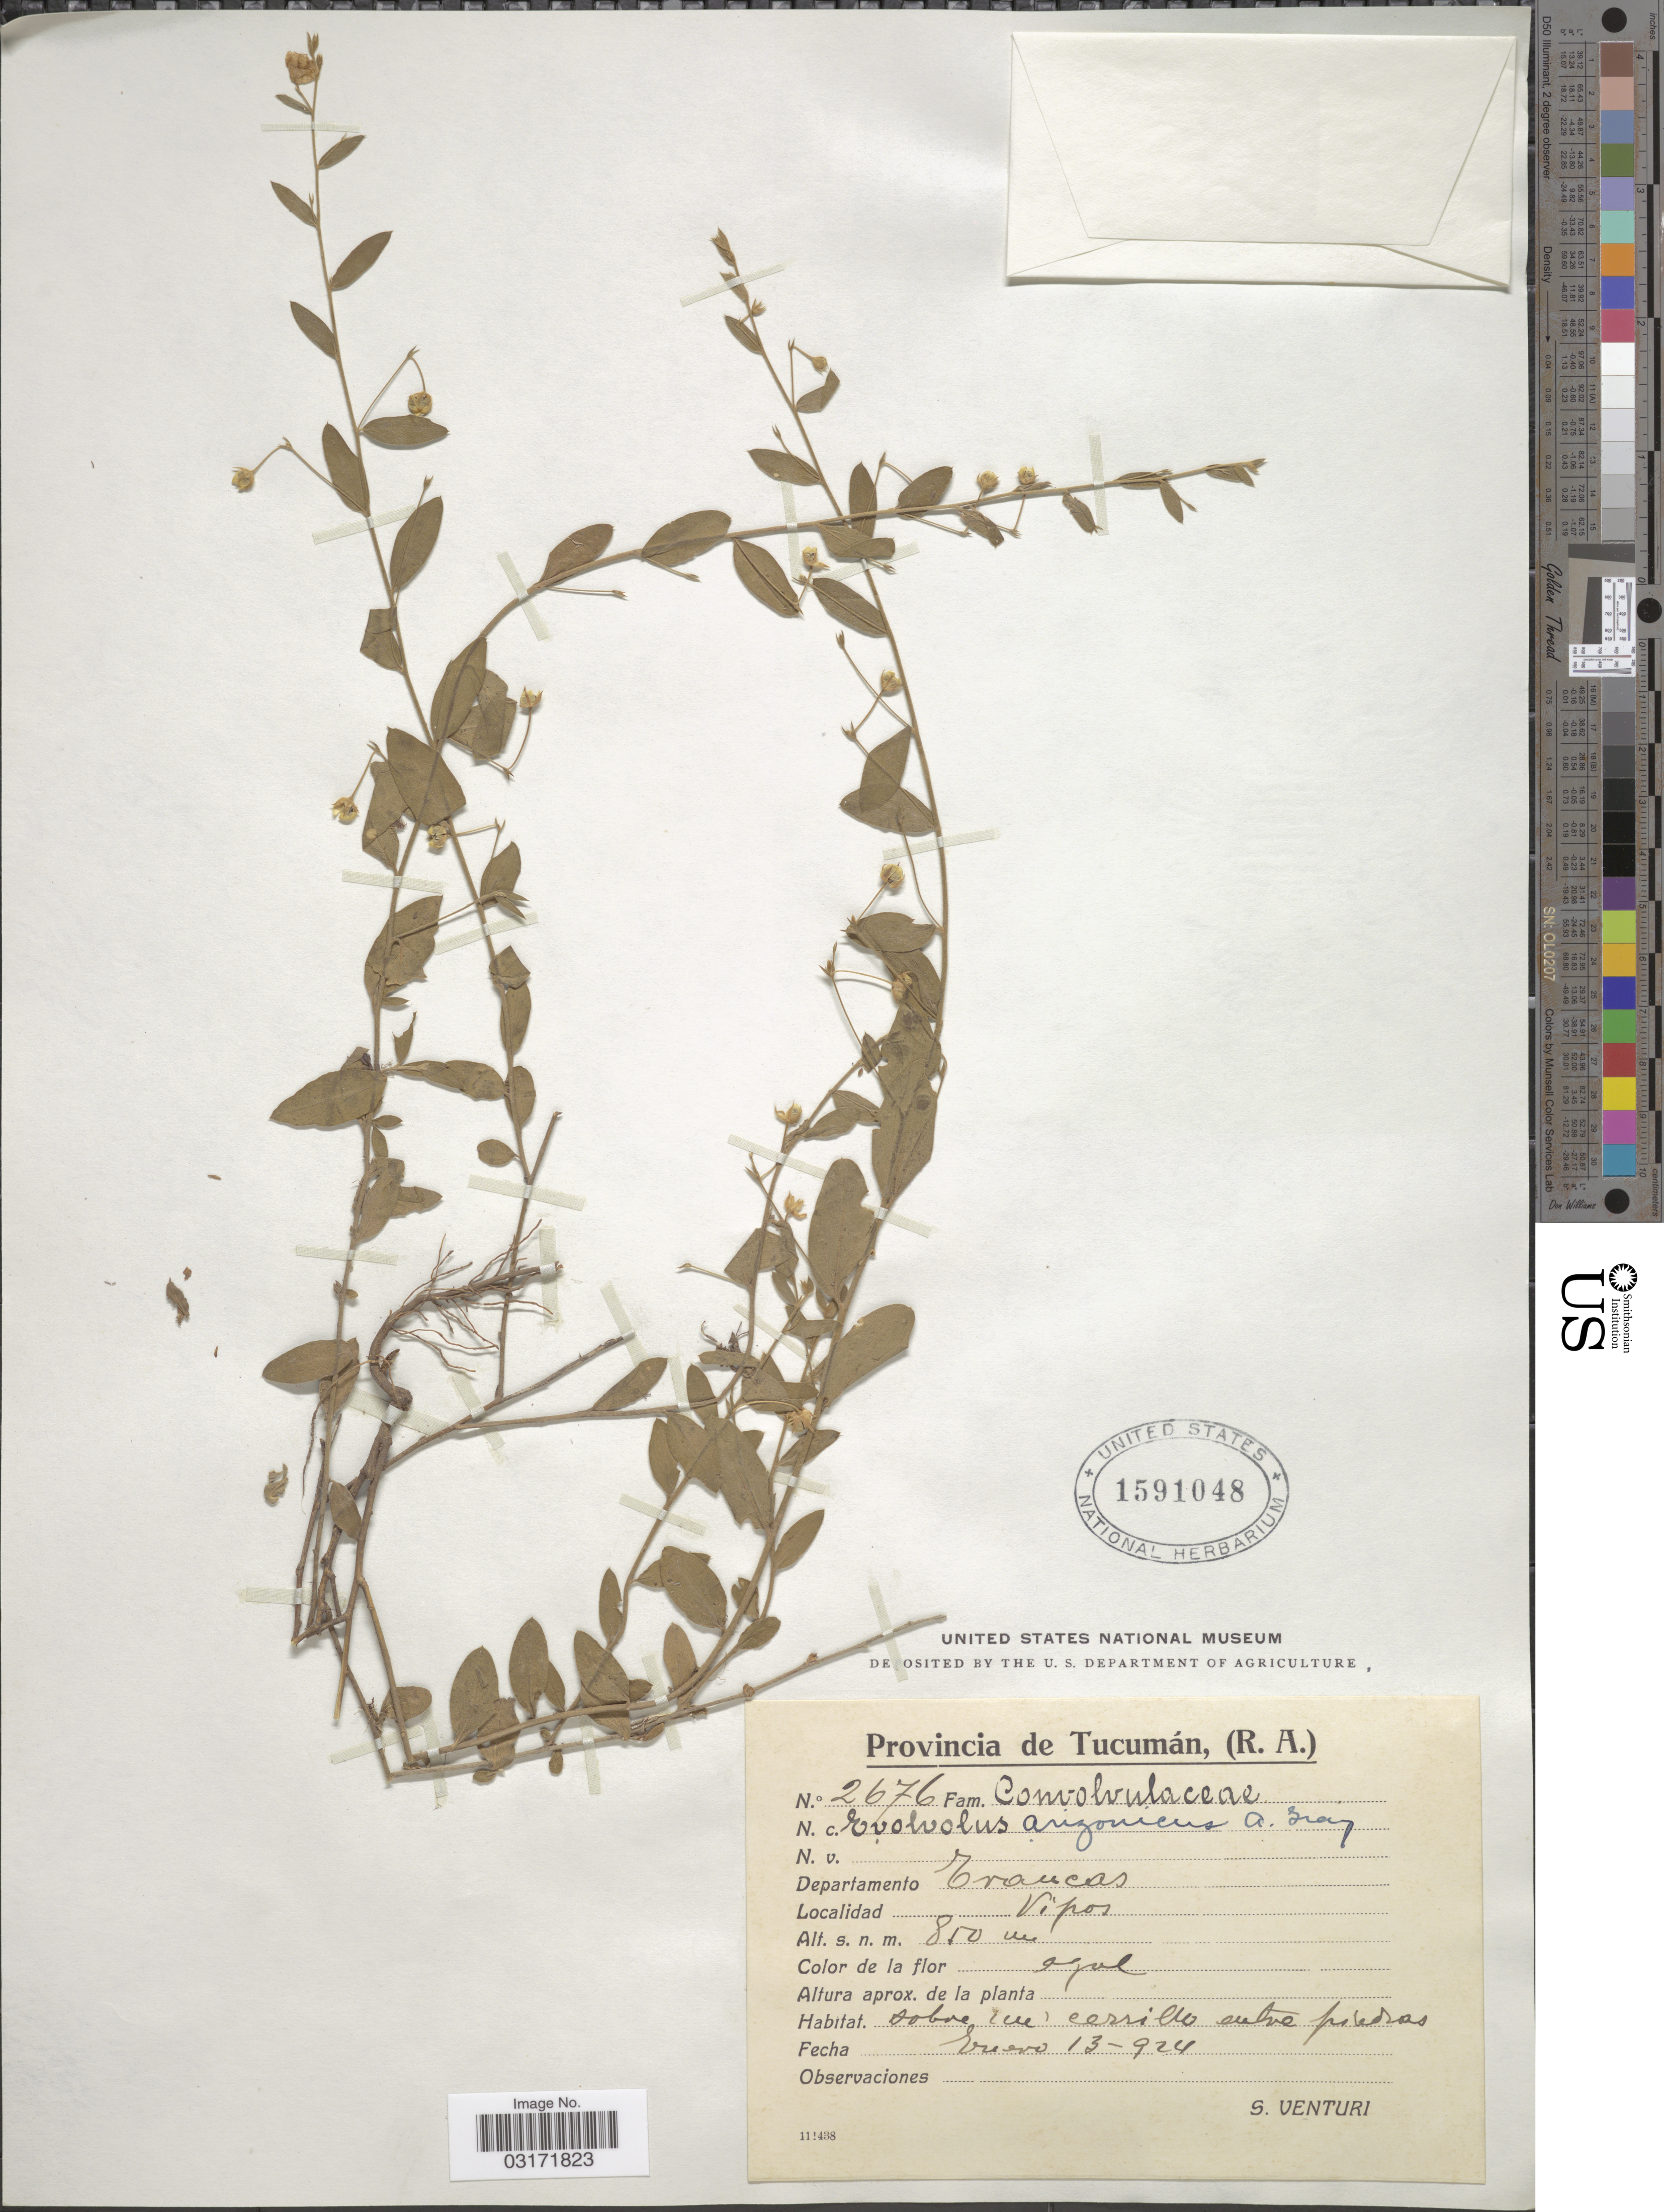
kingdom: Plantae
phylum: Tracheophyta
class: Magnoliopsida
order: Solanales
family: Convolvulaceae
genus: Evolvulus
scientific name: Evolvulus arizonicus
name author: A. Gray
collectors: S. Venturi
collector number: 2676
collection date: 1924-01-13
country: Argentina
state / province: Tucuman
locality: Departamento Trancas, Vipos.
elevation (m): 850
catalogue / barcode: US 1591048